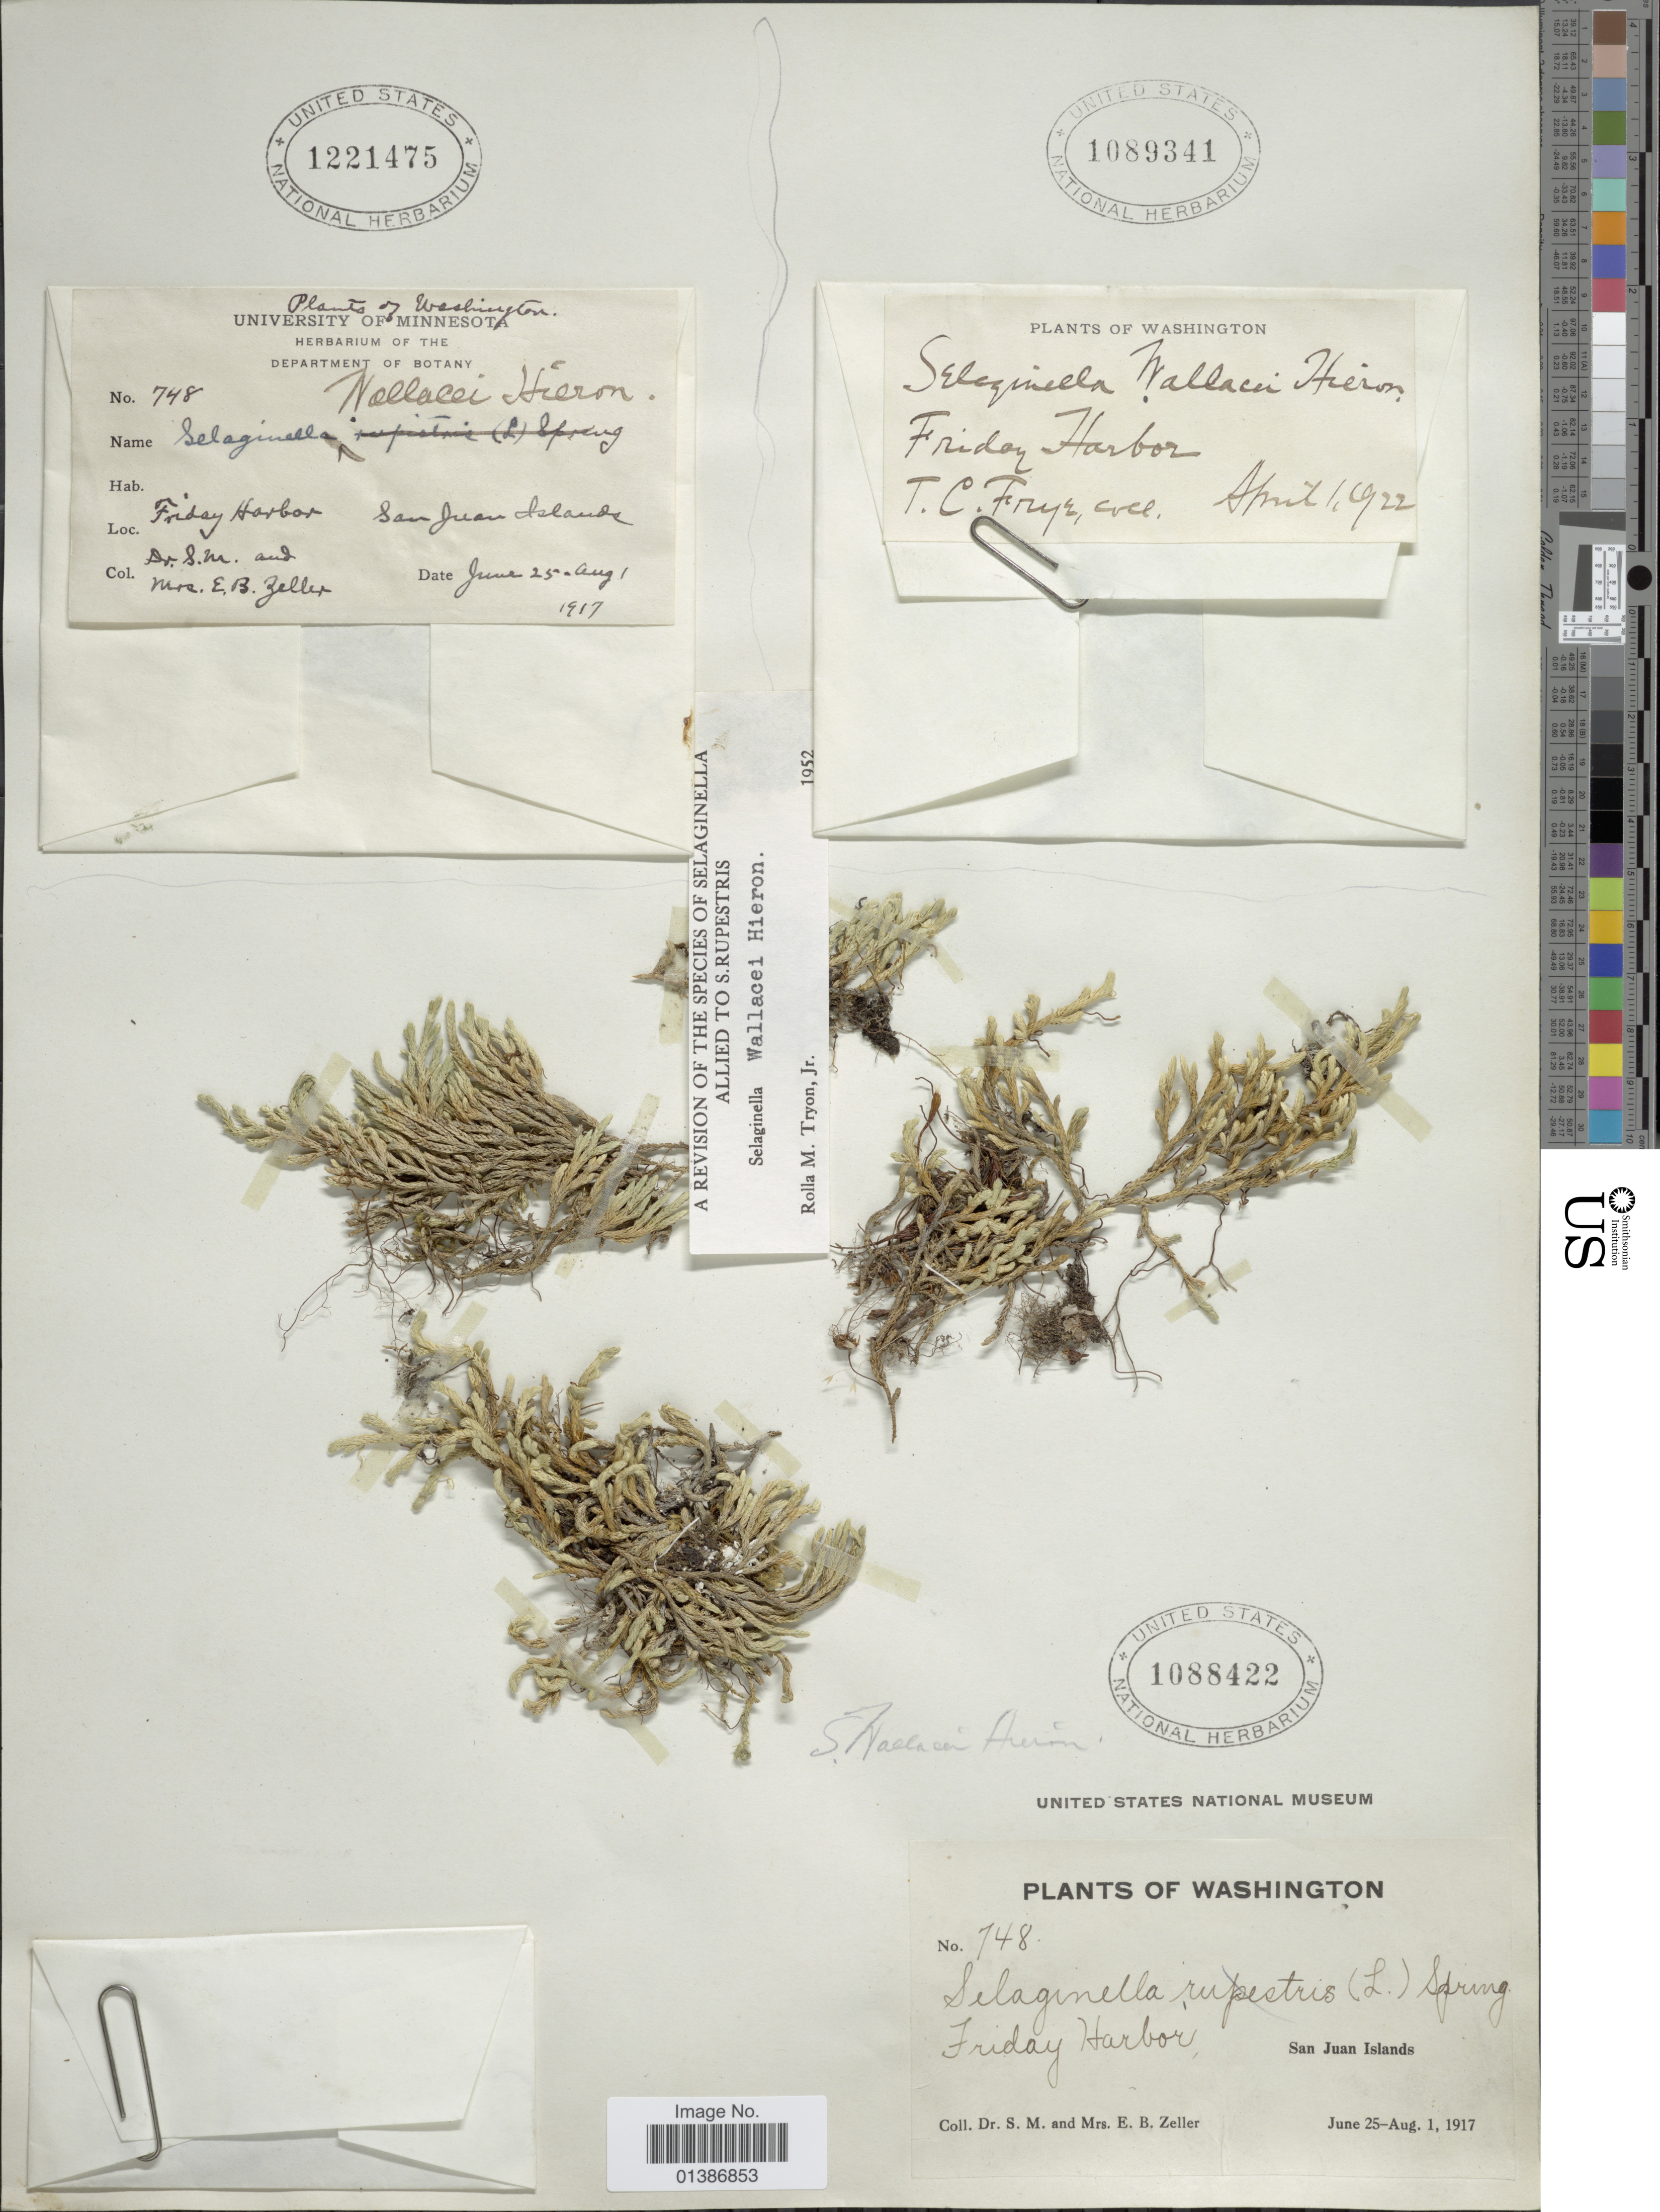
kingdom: Plantae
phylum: Tracheophyta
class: Lycopodiopsida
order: Selaginellales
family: Selaginellaceae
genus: Selaginella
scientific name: Selaginella wallacei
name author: Hieron.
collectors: S. Zeller & E. Zeller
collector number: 748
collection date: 1917-06-25/1917-08-01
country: United States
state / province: Washington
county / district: San Juan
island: San Juan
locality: Friday Harbor, San Juan Islands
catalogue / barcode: US 1088422